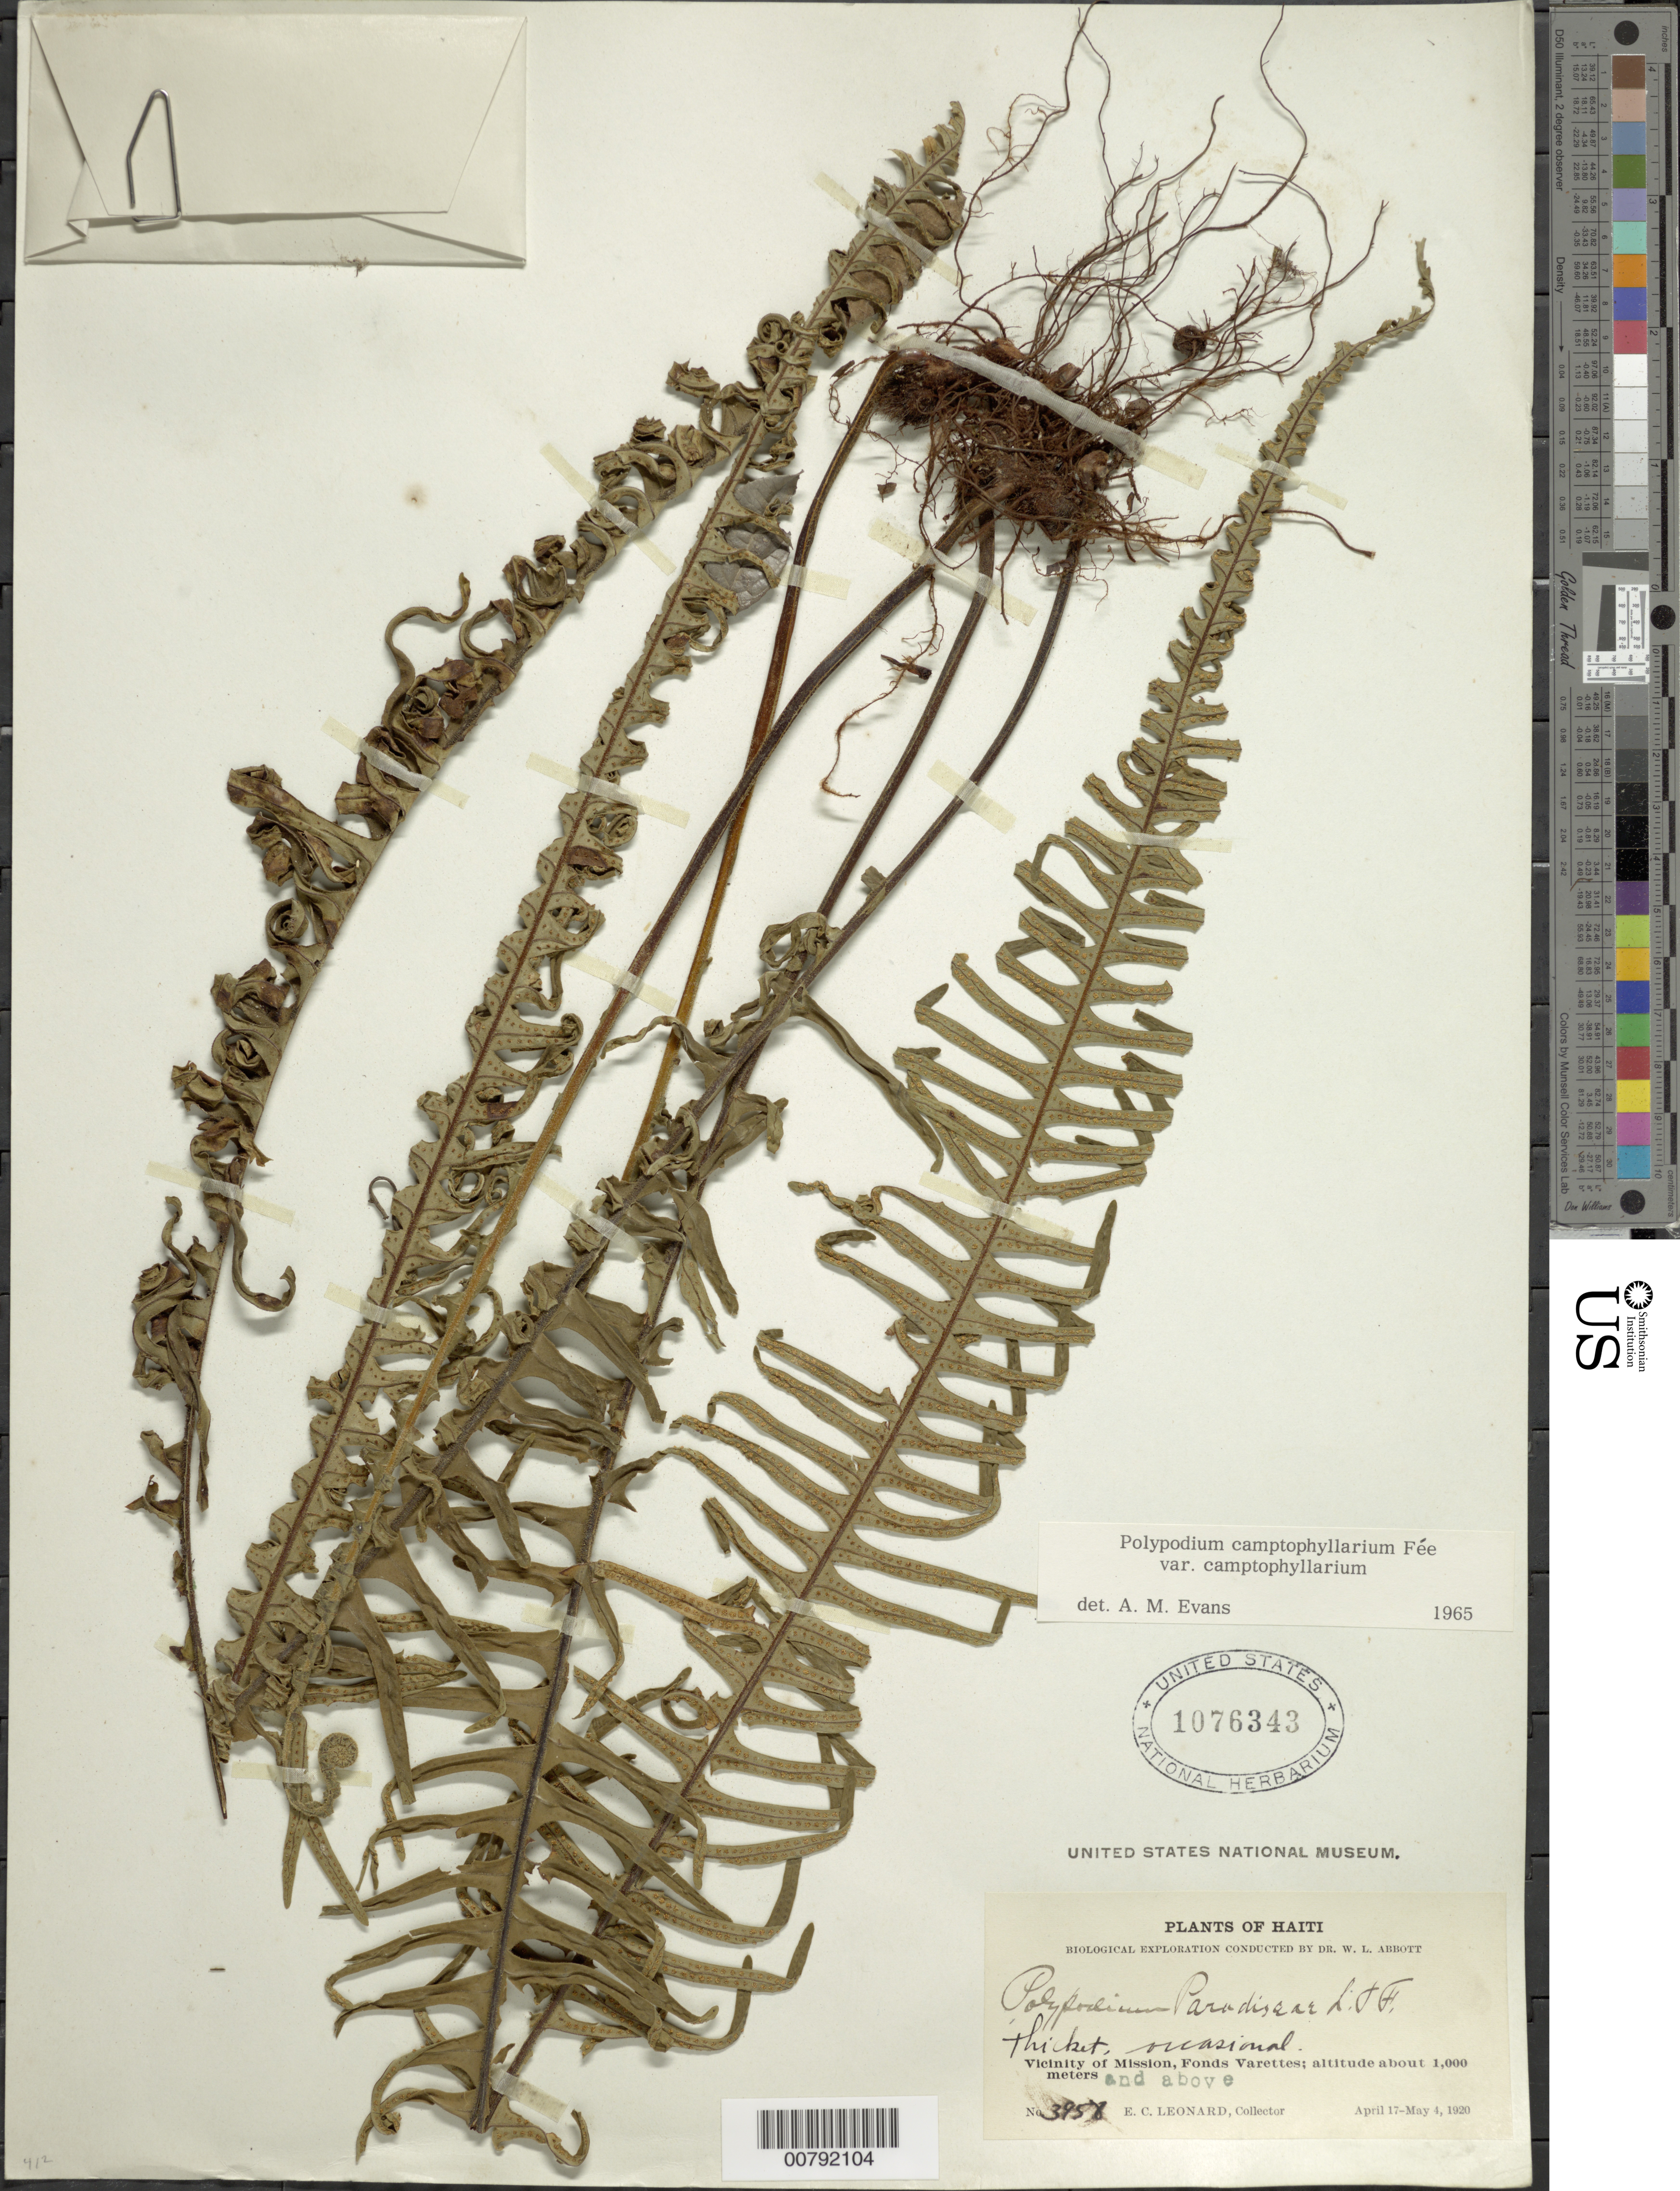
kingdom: Plantae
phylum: Tracheophyta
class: Polypodiopsida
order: Polypodiales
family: Polypodiaceae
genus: Pecluma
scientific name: Pecluma camptophyllaria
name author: (Fée) M.G. Price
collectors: E. C. Leonard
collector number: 3958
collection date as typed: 17 Apr 1920 04 May 1920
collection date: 1920-04-17/1920-05-04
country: Haiti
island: Hispaniola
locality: Mission, Fonds Varettes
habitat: Thicket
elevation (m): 1000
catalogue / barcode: US 1076343